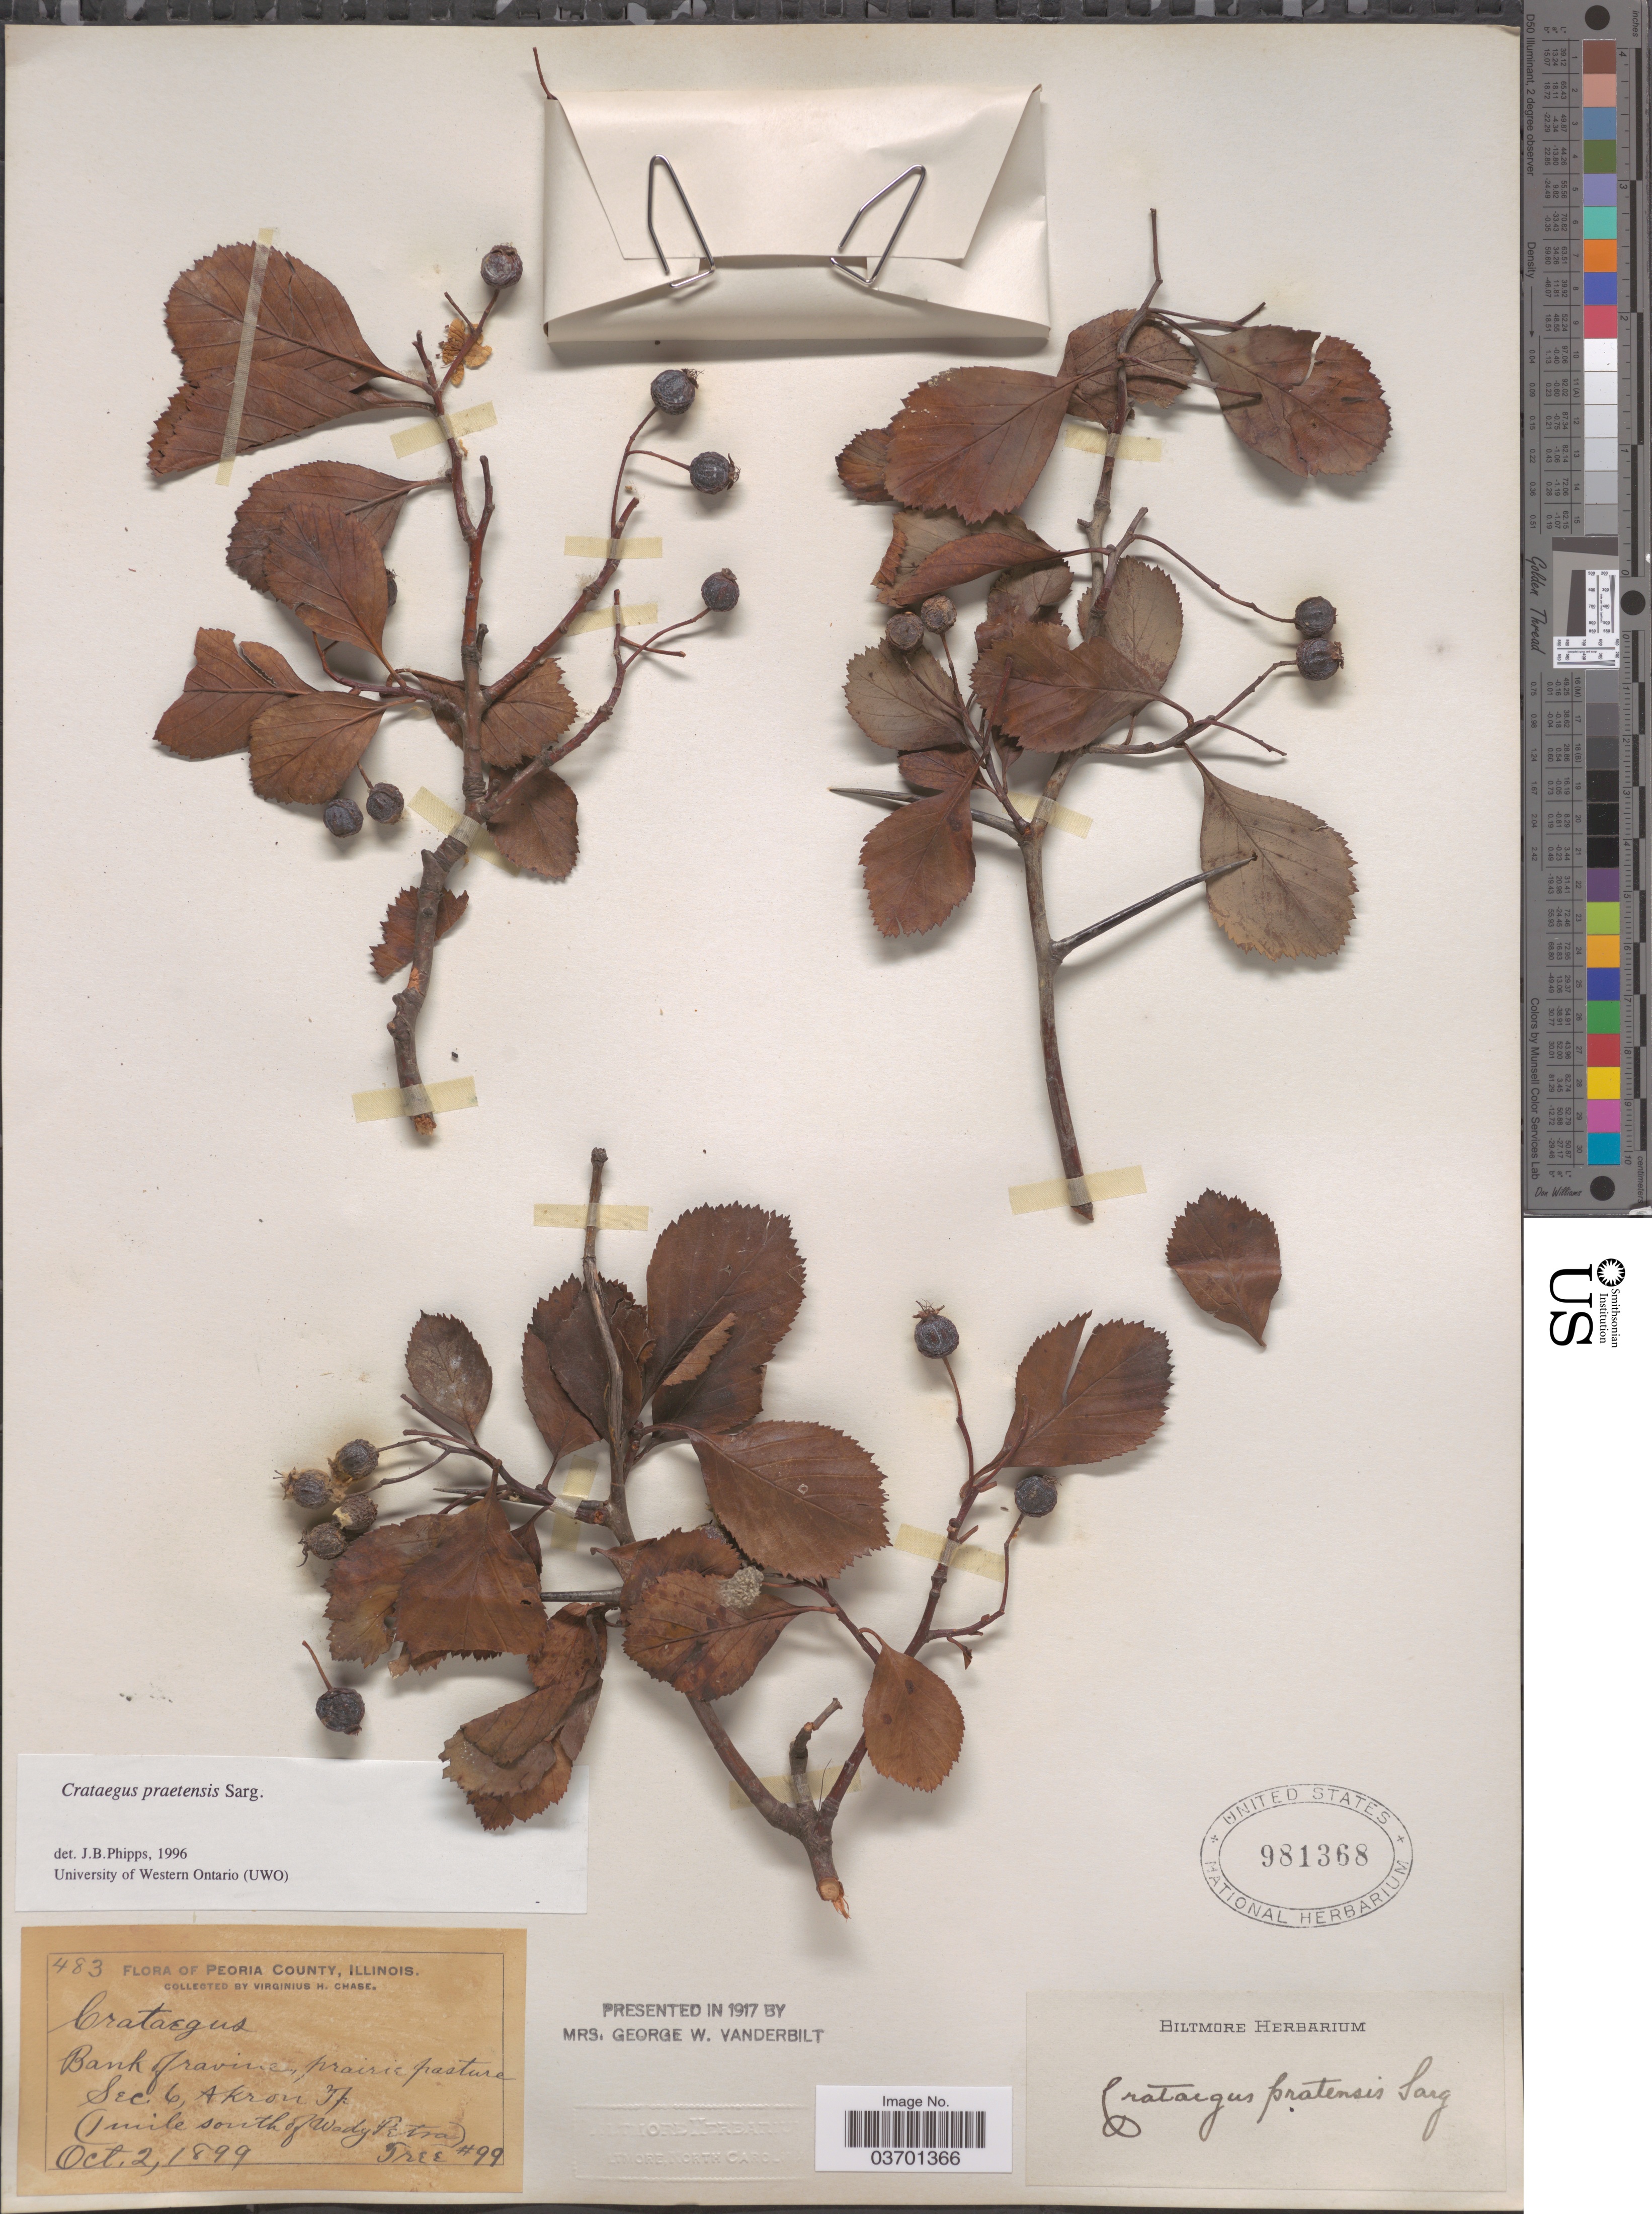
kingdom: Plantae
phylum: Tracheophyta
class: Magnoliopsida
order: Rosales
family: Rosaceae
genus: Crataegus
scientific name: Crataegus pratensis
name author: Sarg.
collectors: V. H. Chase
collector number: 483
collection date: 1899-10-02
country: United States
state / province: Illinois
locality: Peoria County. Sec. 6, Akron Tp. (1 mile south of Wady Petra).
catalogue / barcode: US 981368